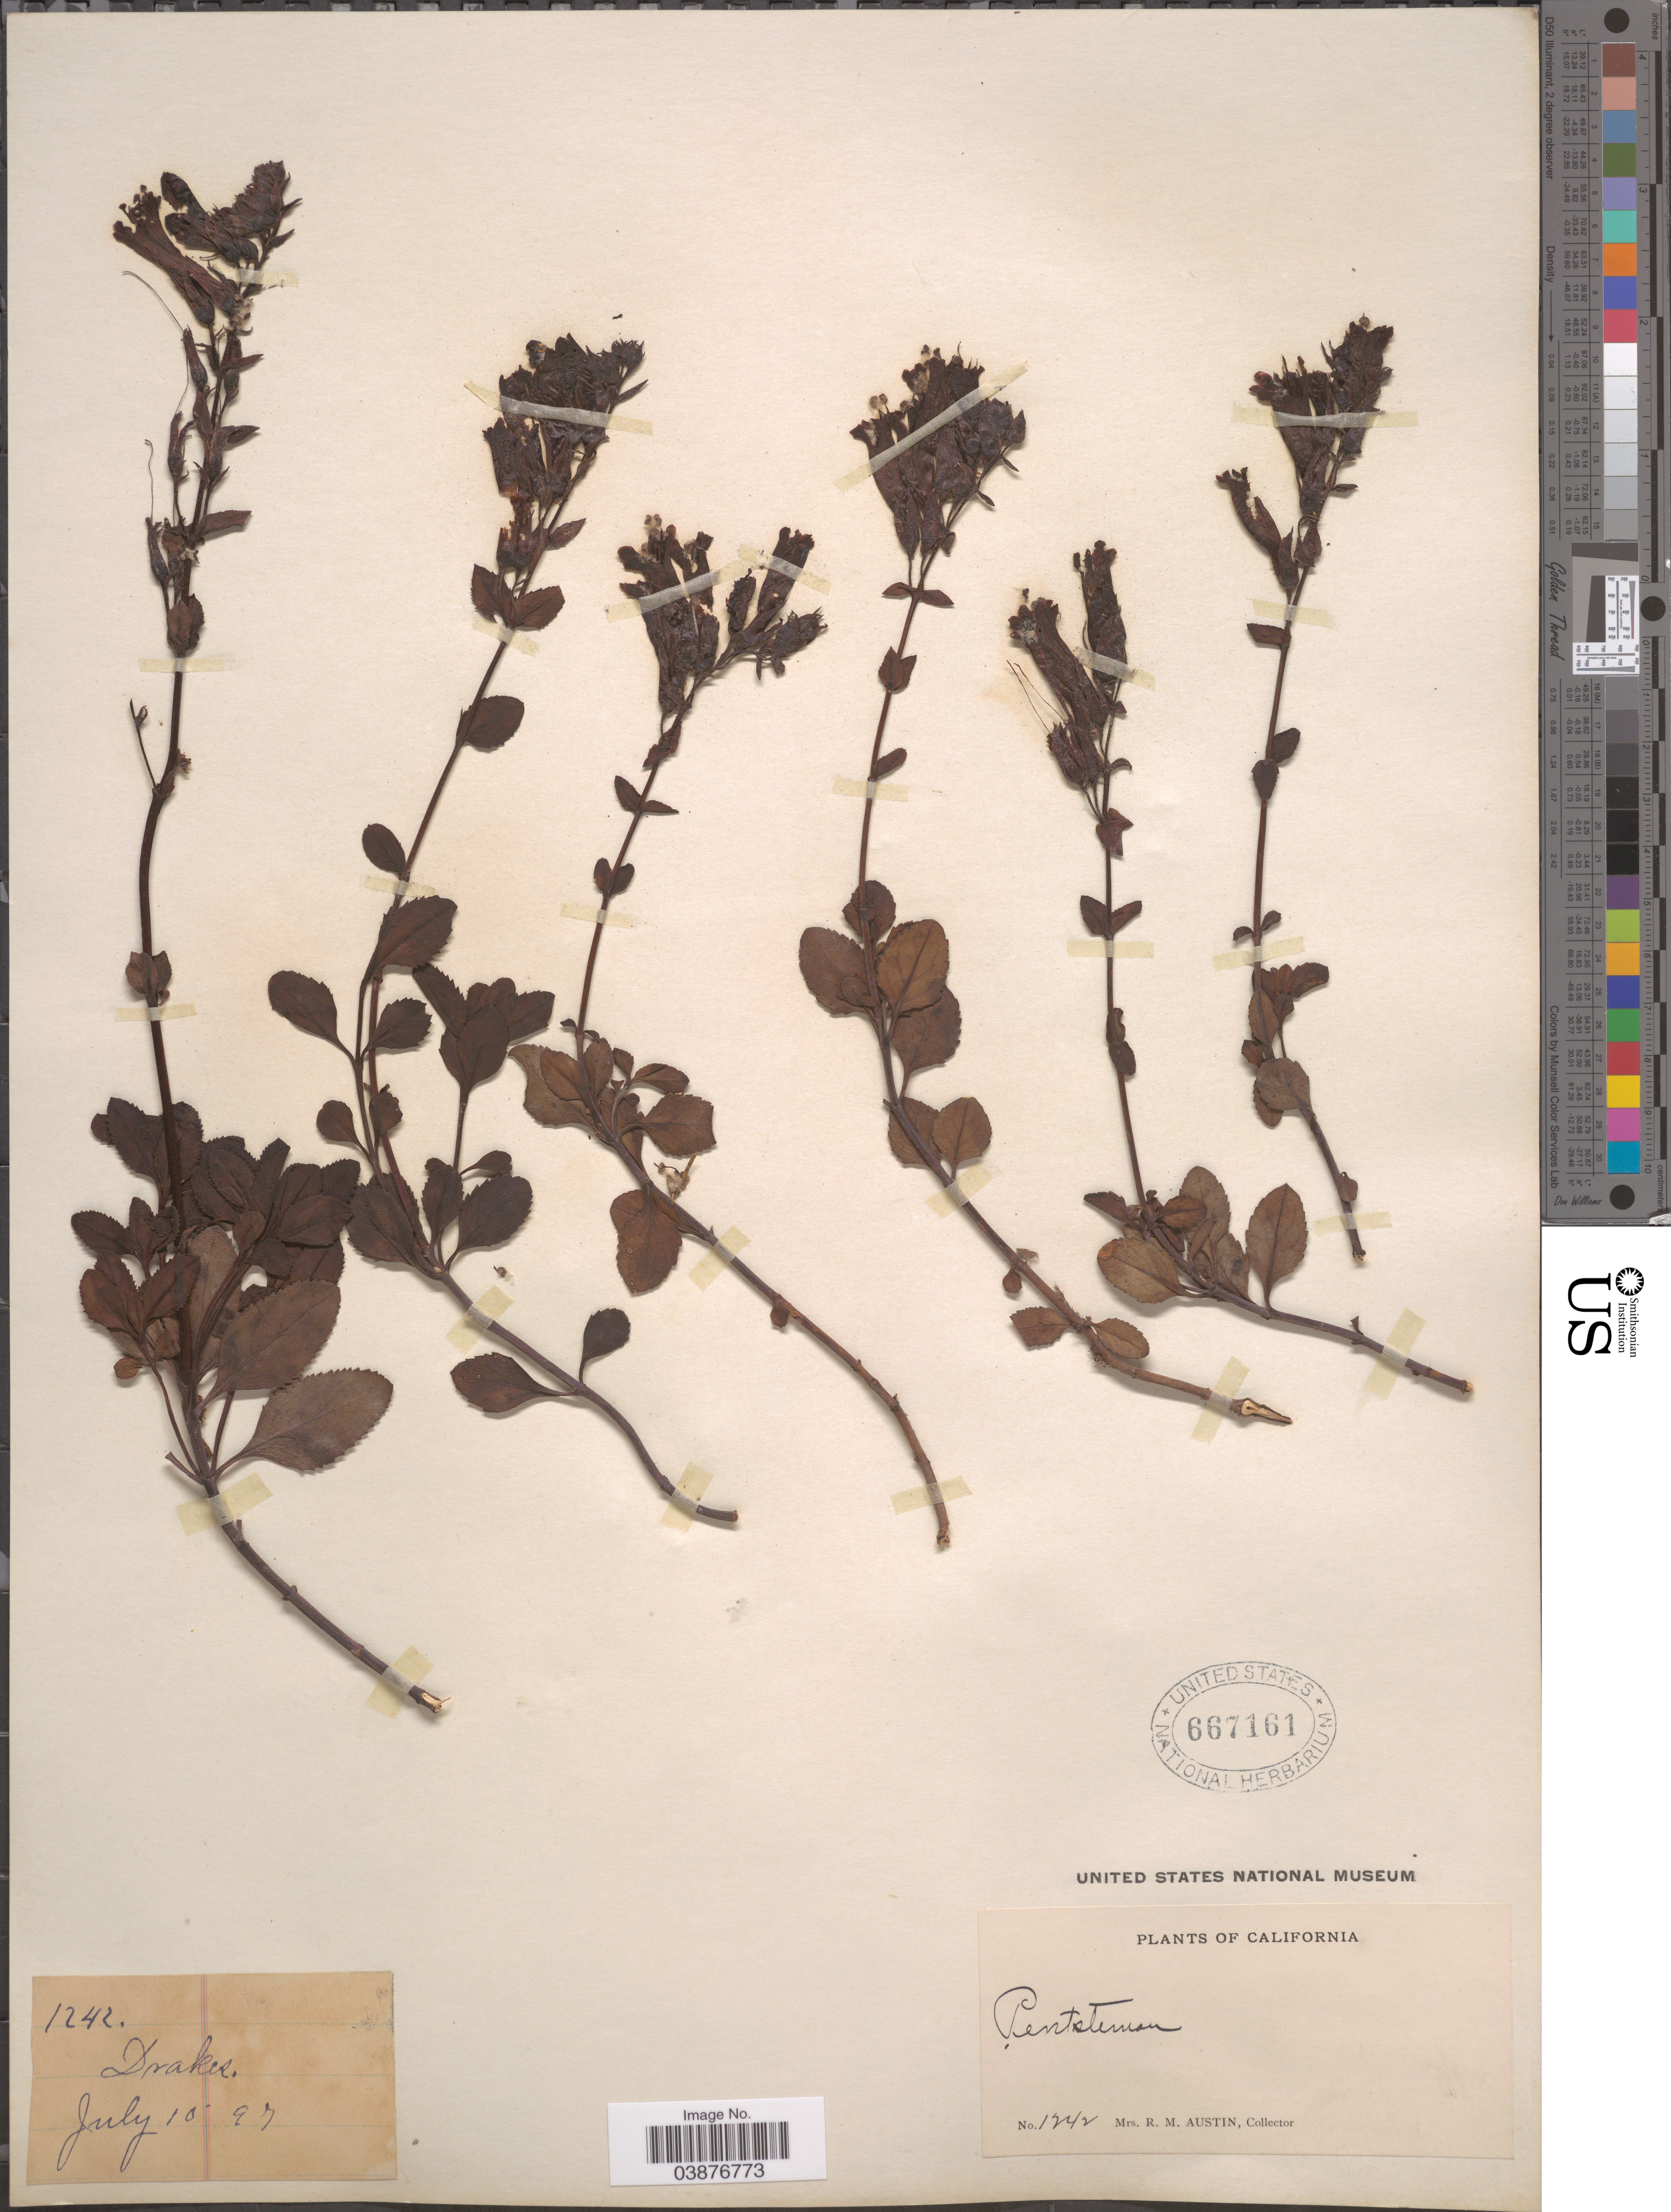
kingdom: Plantae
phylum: Tracheophyta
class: Magnoliopsida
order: Lamiales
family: Plantaginaceae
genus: Penstemon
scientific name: Penstemon newberryi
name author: A. Gray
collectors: R. Austin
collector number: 1242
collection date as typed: Transcribed d/m/y: 10/7/97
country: United States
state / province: California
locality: Drakes.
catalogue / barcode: US 667161